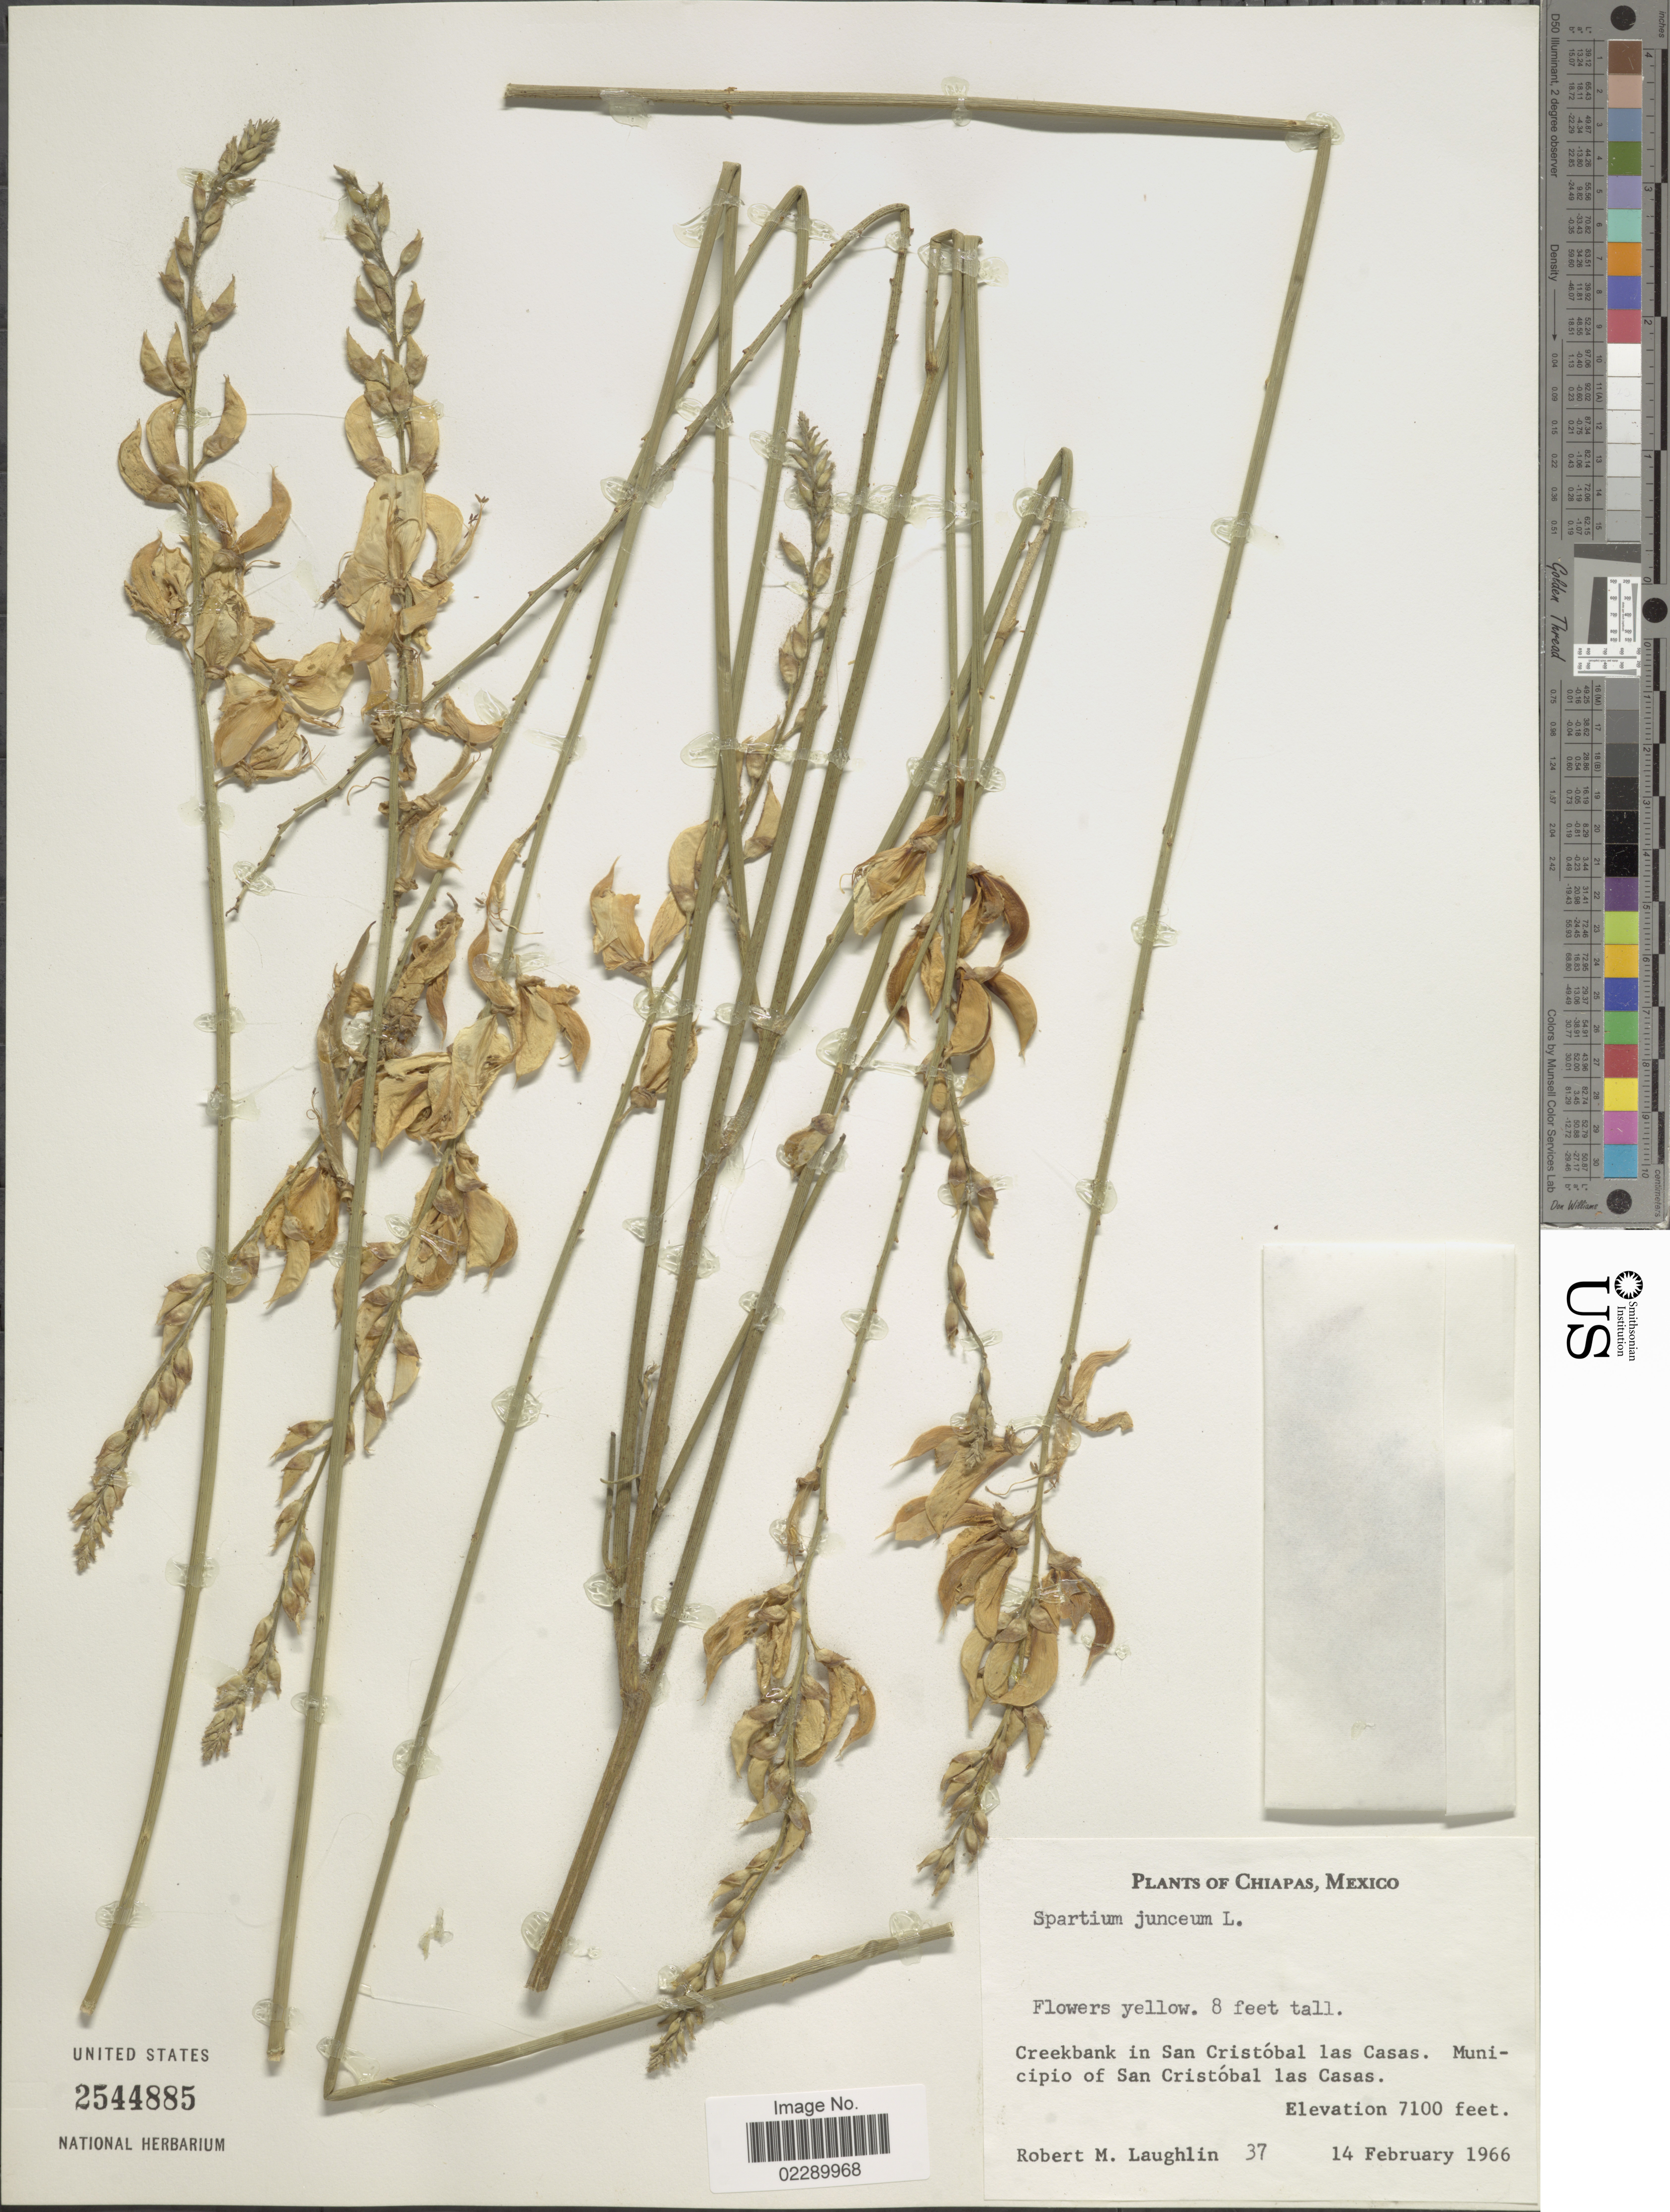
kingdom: Plantae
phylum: Tracheophyta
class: Magnoliopsida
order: Fabales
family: Fabaceae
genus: Spartium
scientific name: Spartium junceum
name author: L.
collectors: R. M. Laughlin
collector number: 37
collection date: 1966-02-14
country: Mexico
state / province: Chiapas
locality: Creekbank in San Cristóbal las Casas. Municipio of San Cristóbal las Casas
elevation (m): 2164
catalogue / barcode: US 2544885